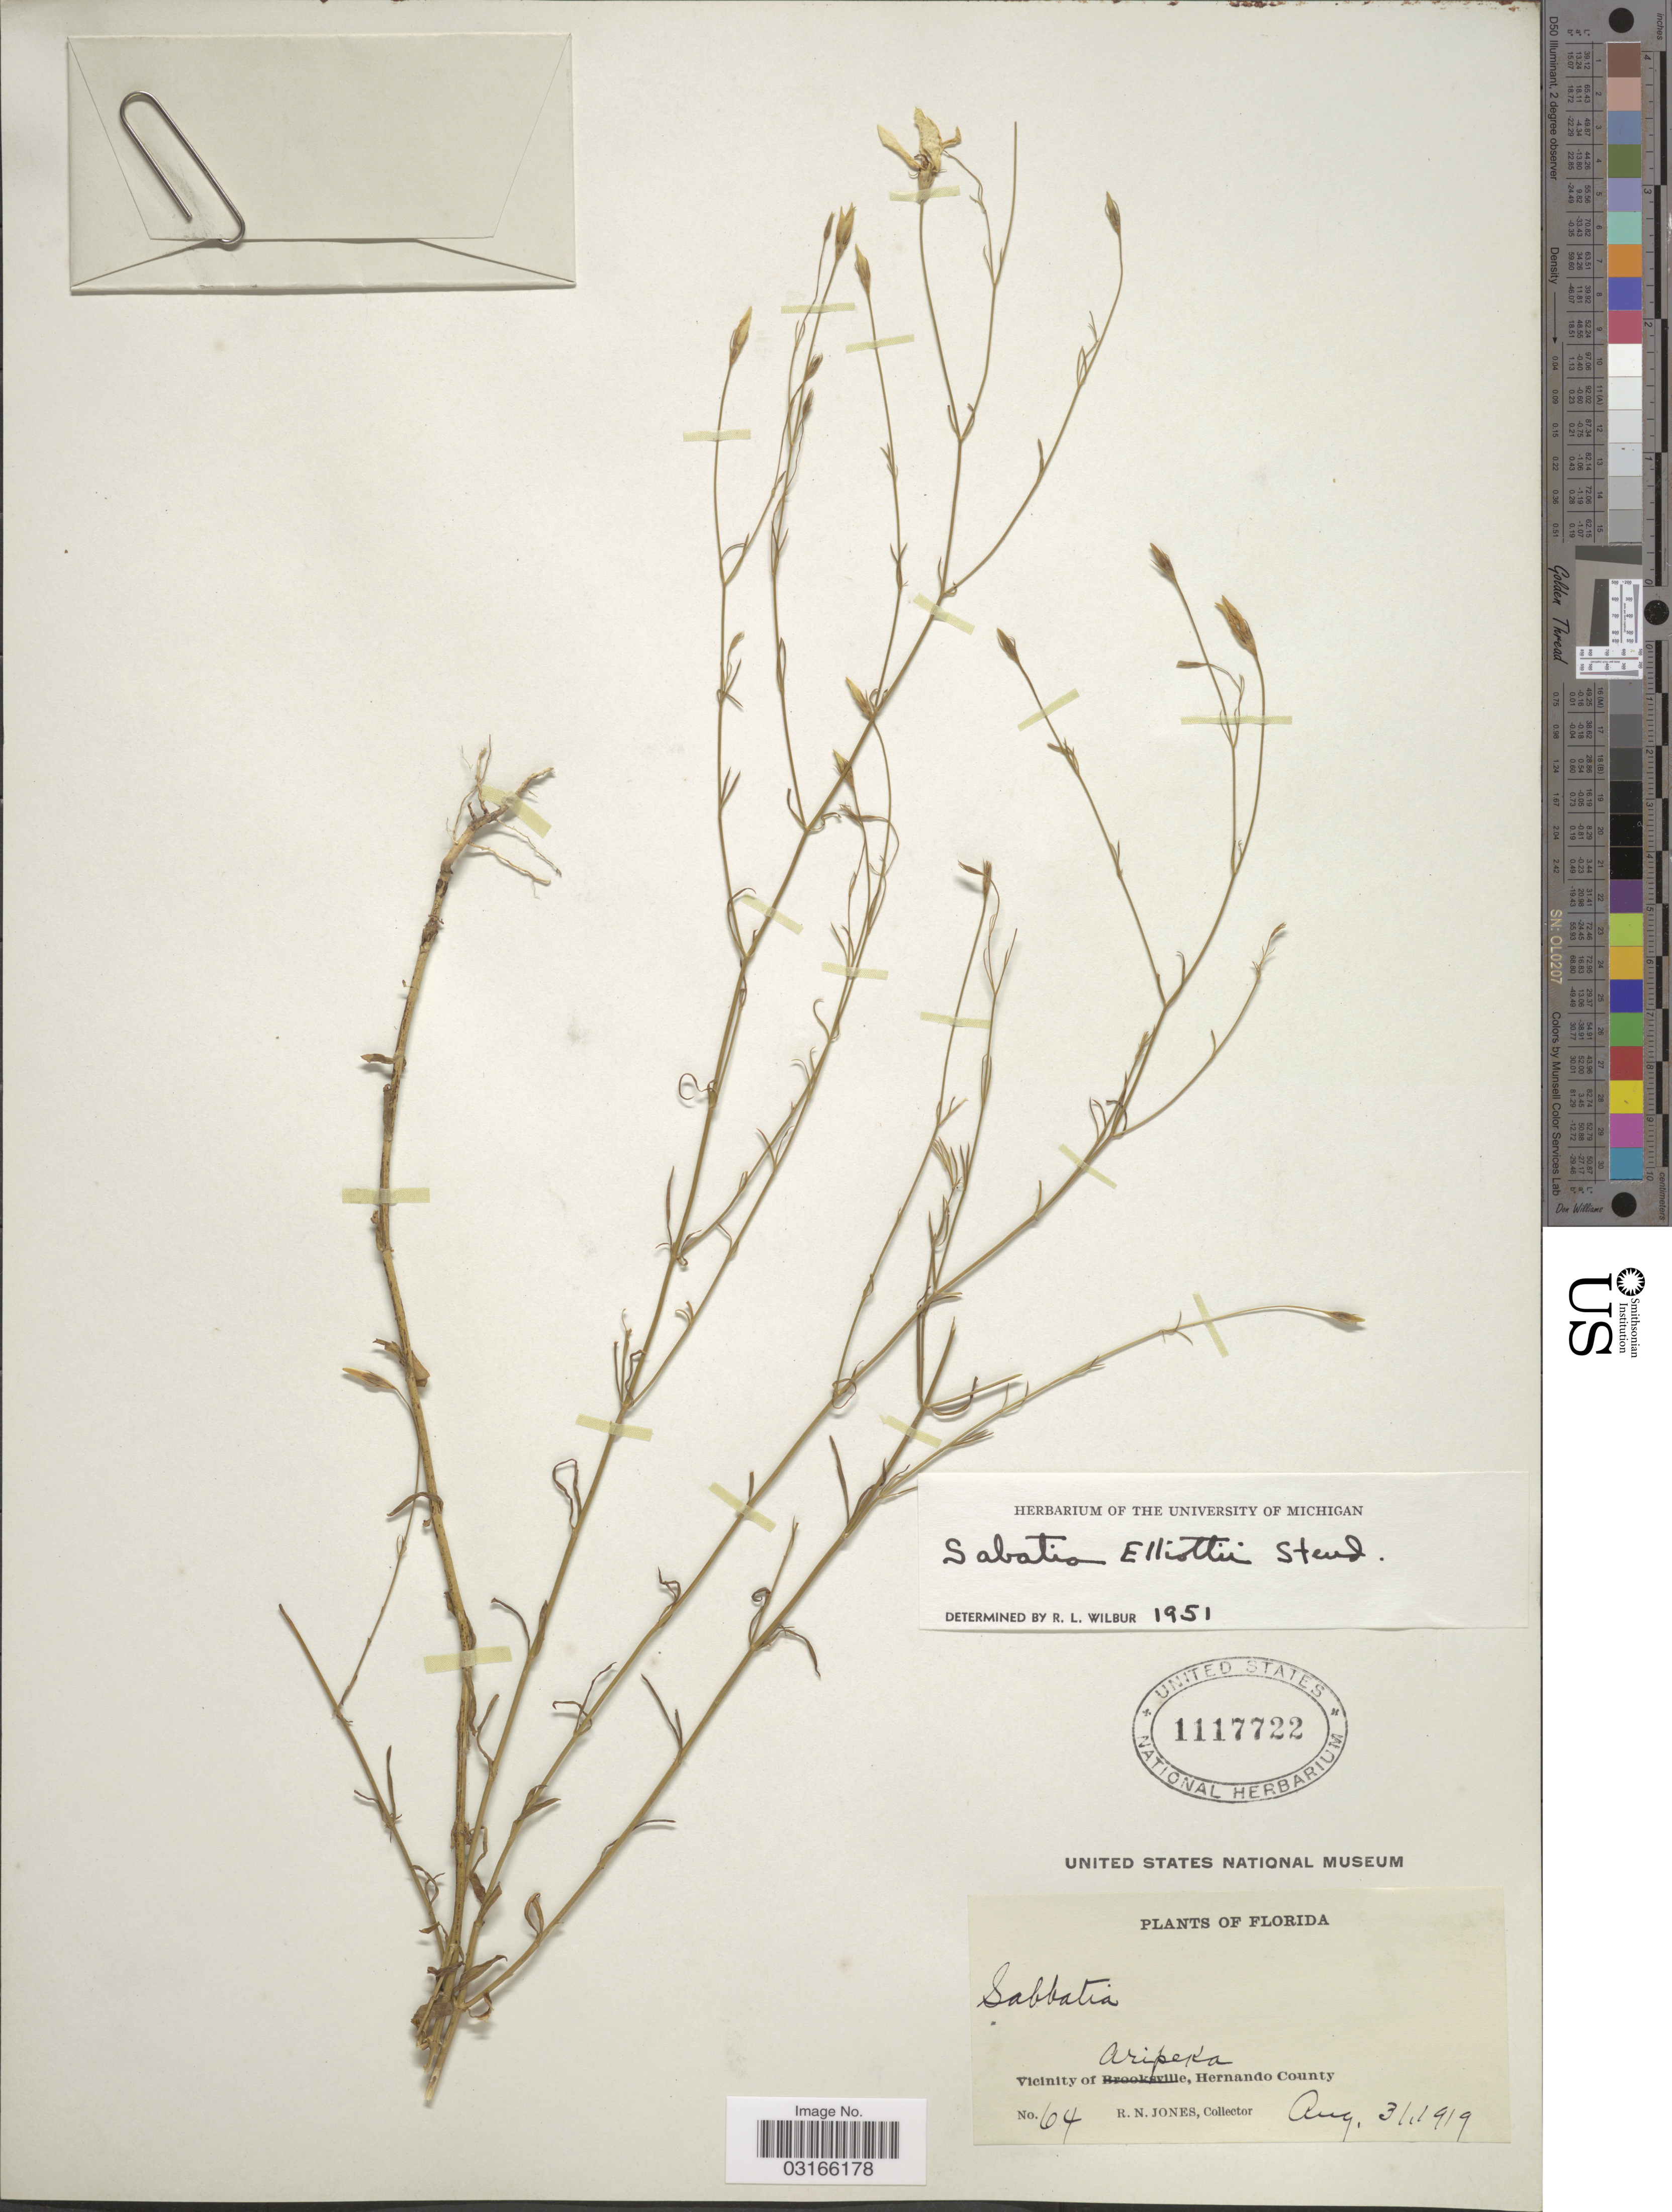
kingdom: Plantae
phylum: Tracheophyta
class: Magnoliopsida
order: Gentianales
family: Gentianaceae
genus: Sabatia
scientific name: Sabatia brevifolia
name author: Raf.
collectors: R. N. Jones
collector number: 64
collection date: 1919-08-31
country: United States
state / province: Florida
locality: Vicinity of Aripeka, Hernando County.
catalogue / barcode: US 1117722